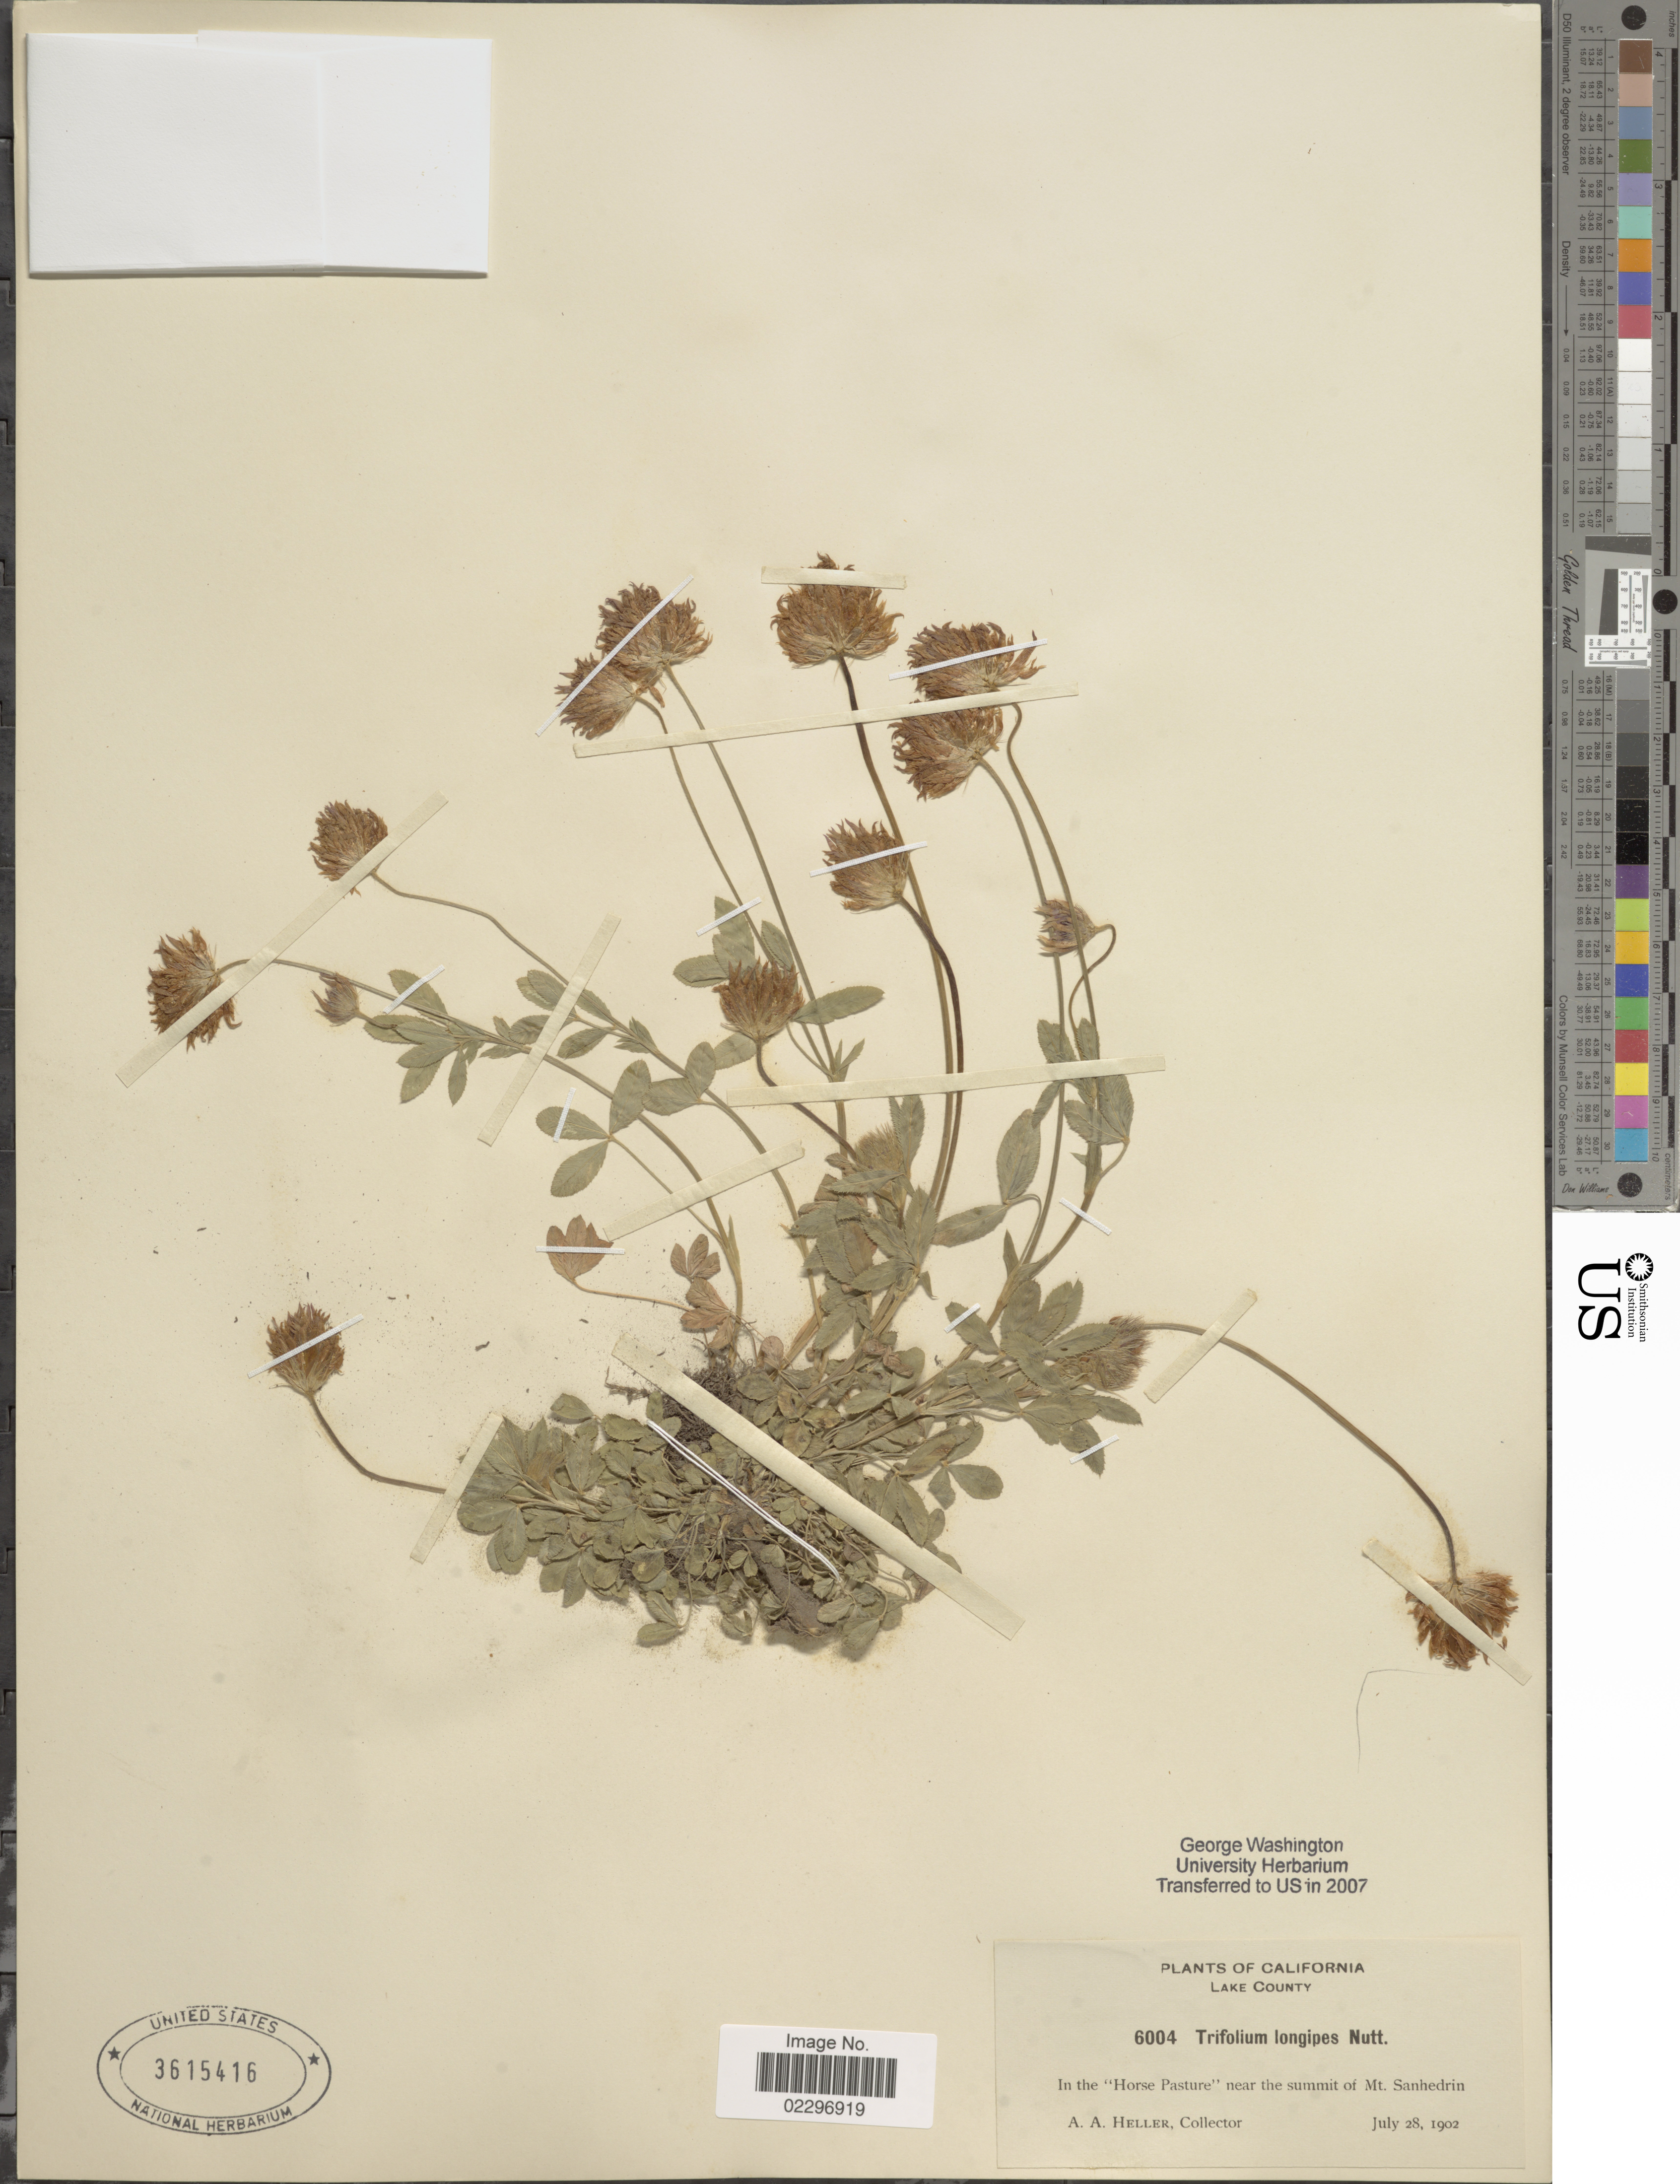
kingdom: Plantae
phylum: Tracheophyta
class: Magnoliopsida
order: Fabales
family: Fabaceae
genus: Trifolium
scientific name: Trifolium longipes subsp. hansenii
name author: (Greene) J.M. Gillett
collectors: A. A. Heller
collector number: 6004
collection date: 1902-07-28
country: United States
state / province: California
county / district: Lake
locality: Lake County, In the 'Horse Pasture' near the summit of Mt Sanhedrin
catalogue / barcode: US 3615416